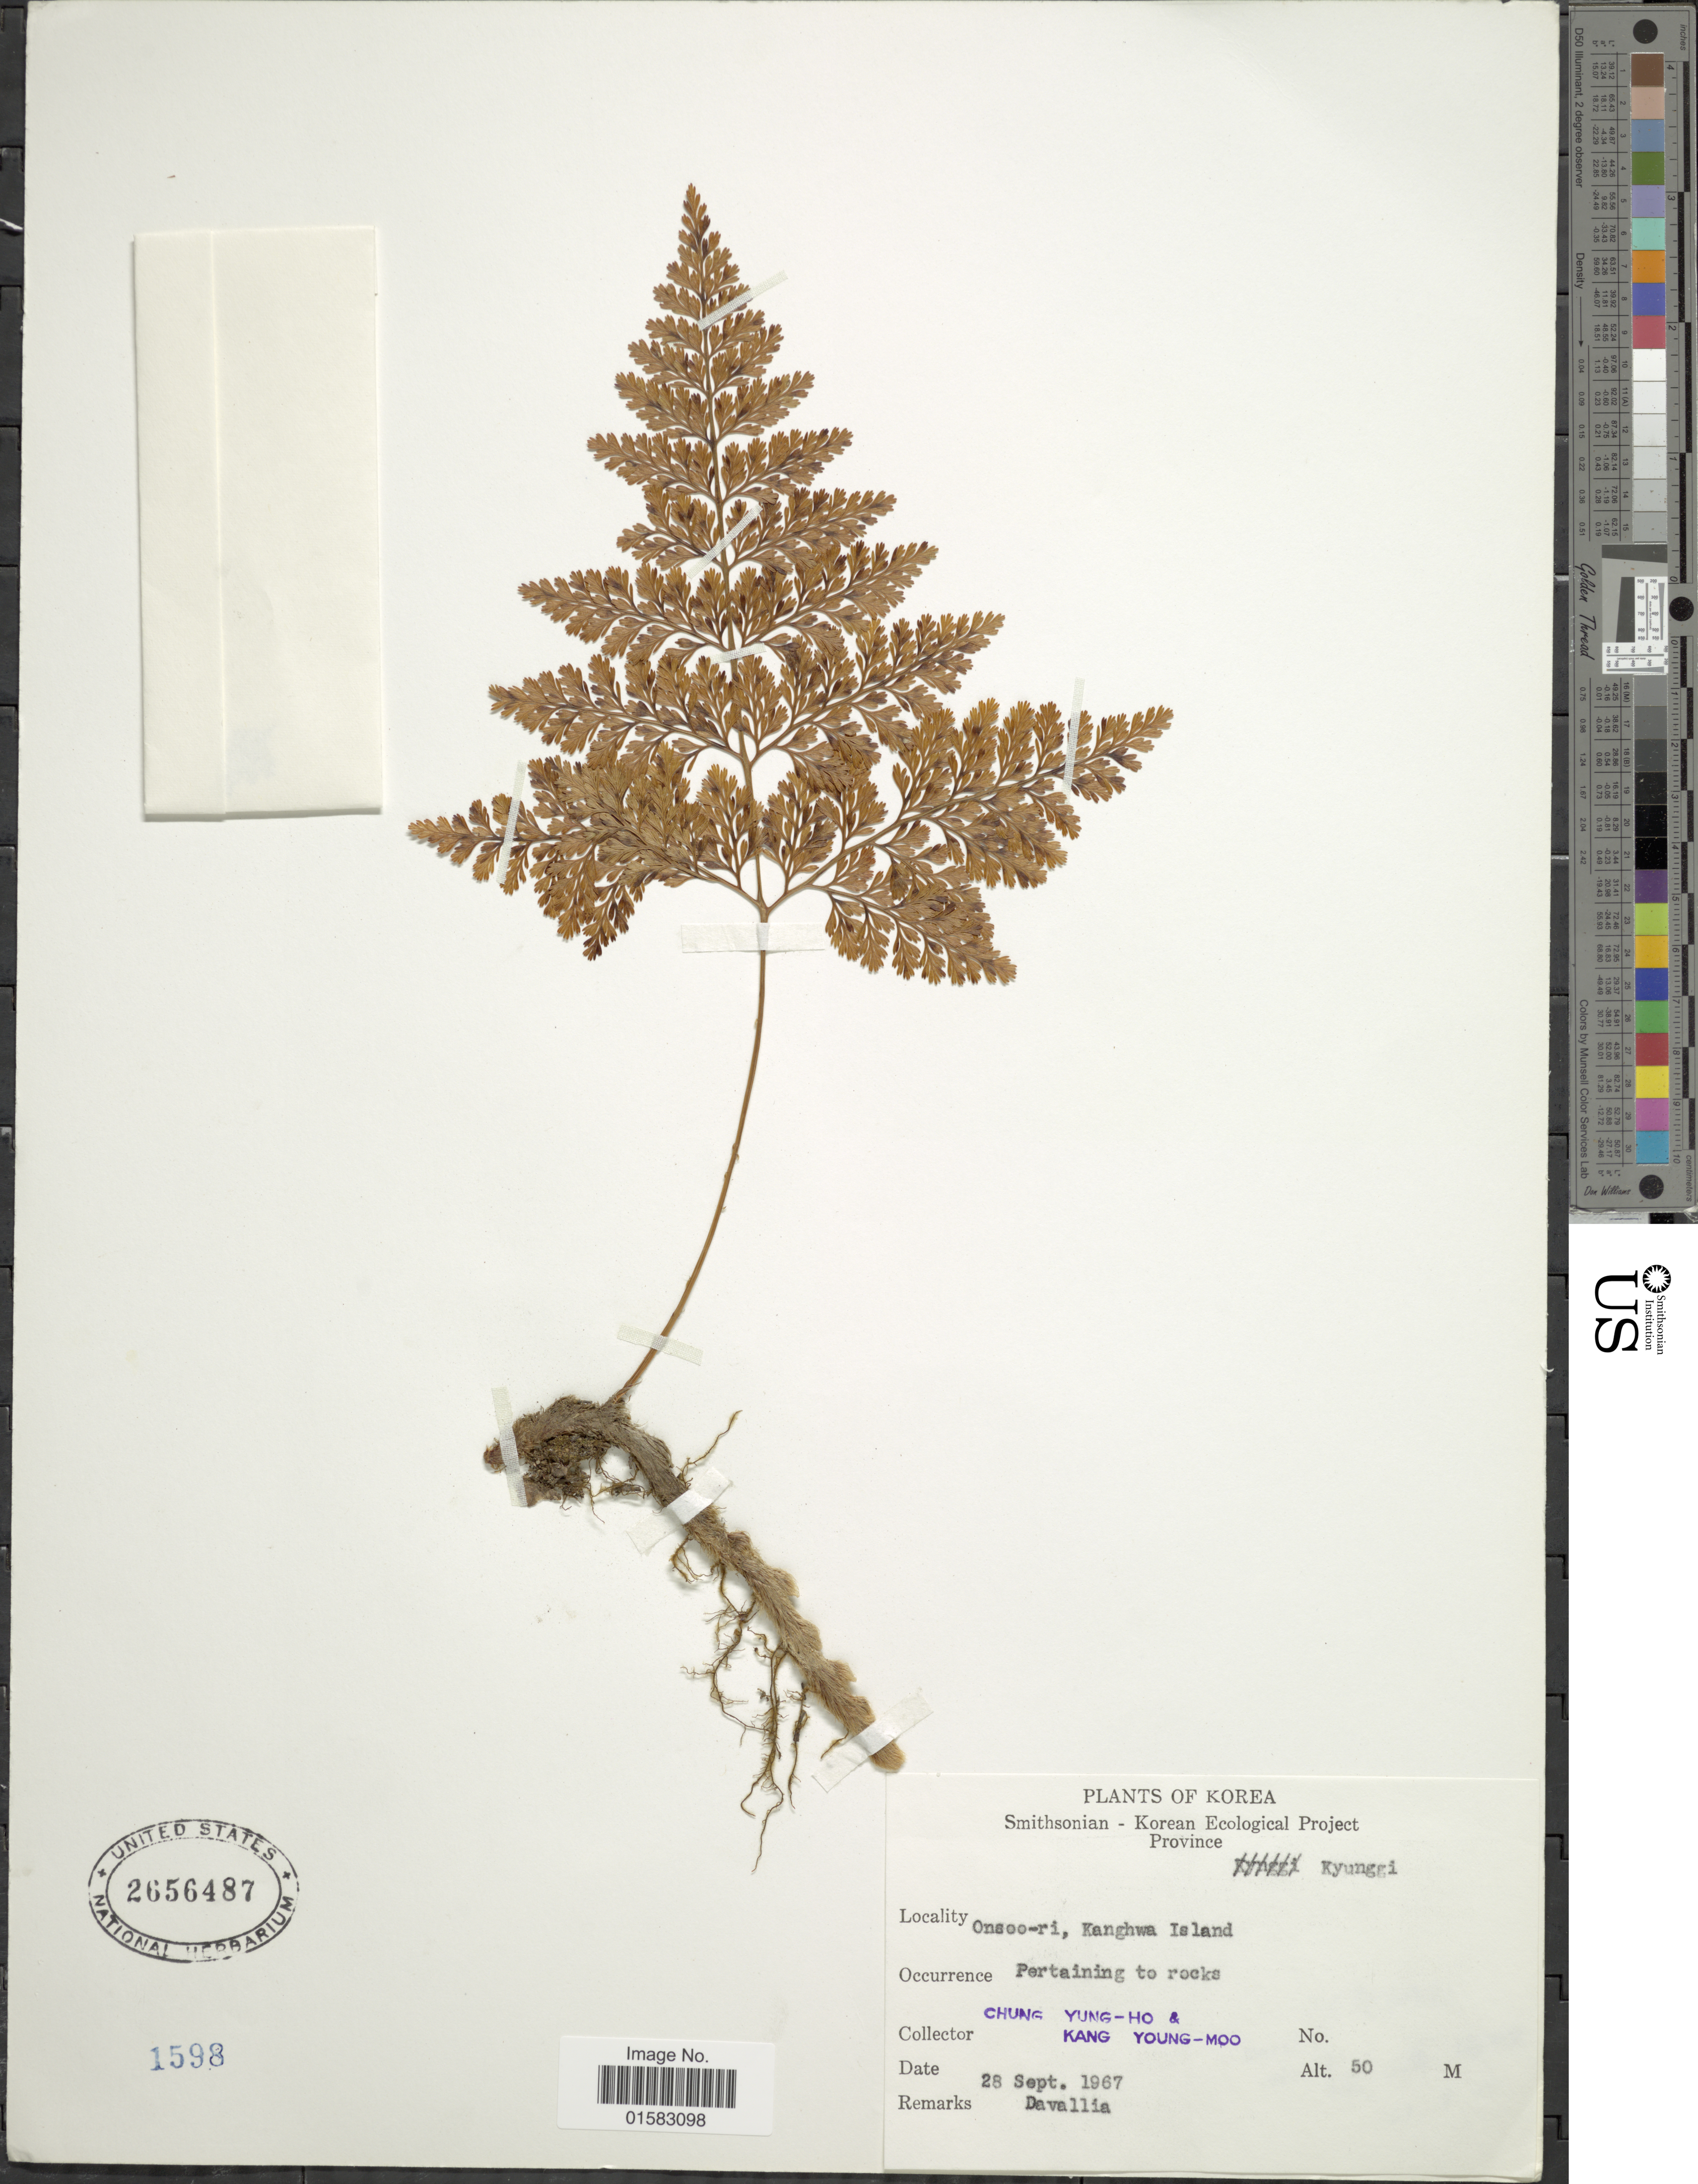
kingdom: Plantae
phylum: Tracheophyta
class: Polypodiopsida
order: Polypodiales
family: Davalliaceae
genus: Davallia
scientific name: Davallia sp.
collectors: C. Yung-Ho & K. Young-Moo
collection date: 1967-09-28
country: South Korea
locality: Korea, Onsoo-ri, Kanghwa Islands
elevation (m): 50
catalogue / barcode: US 2656487